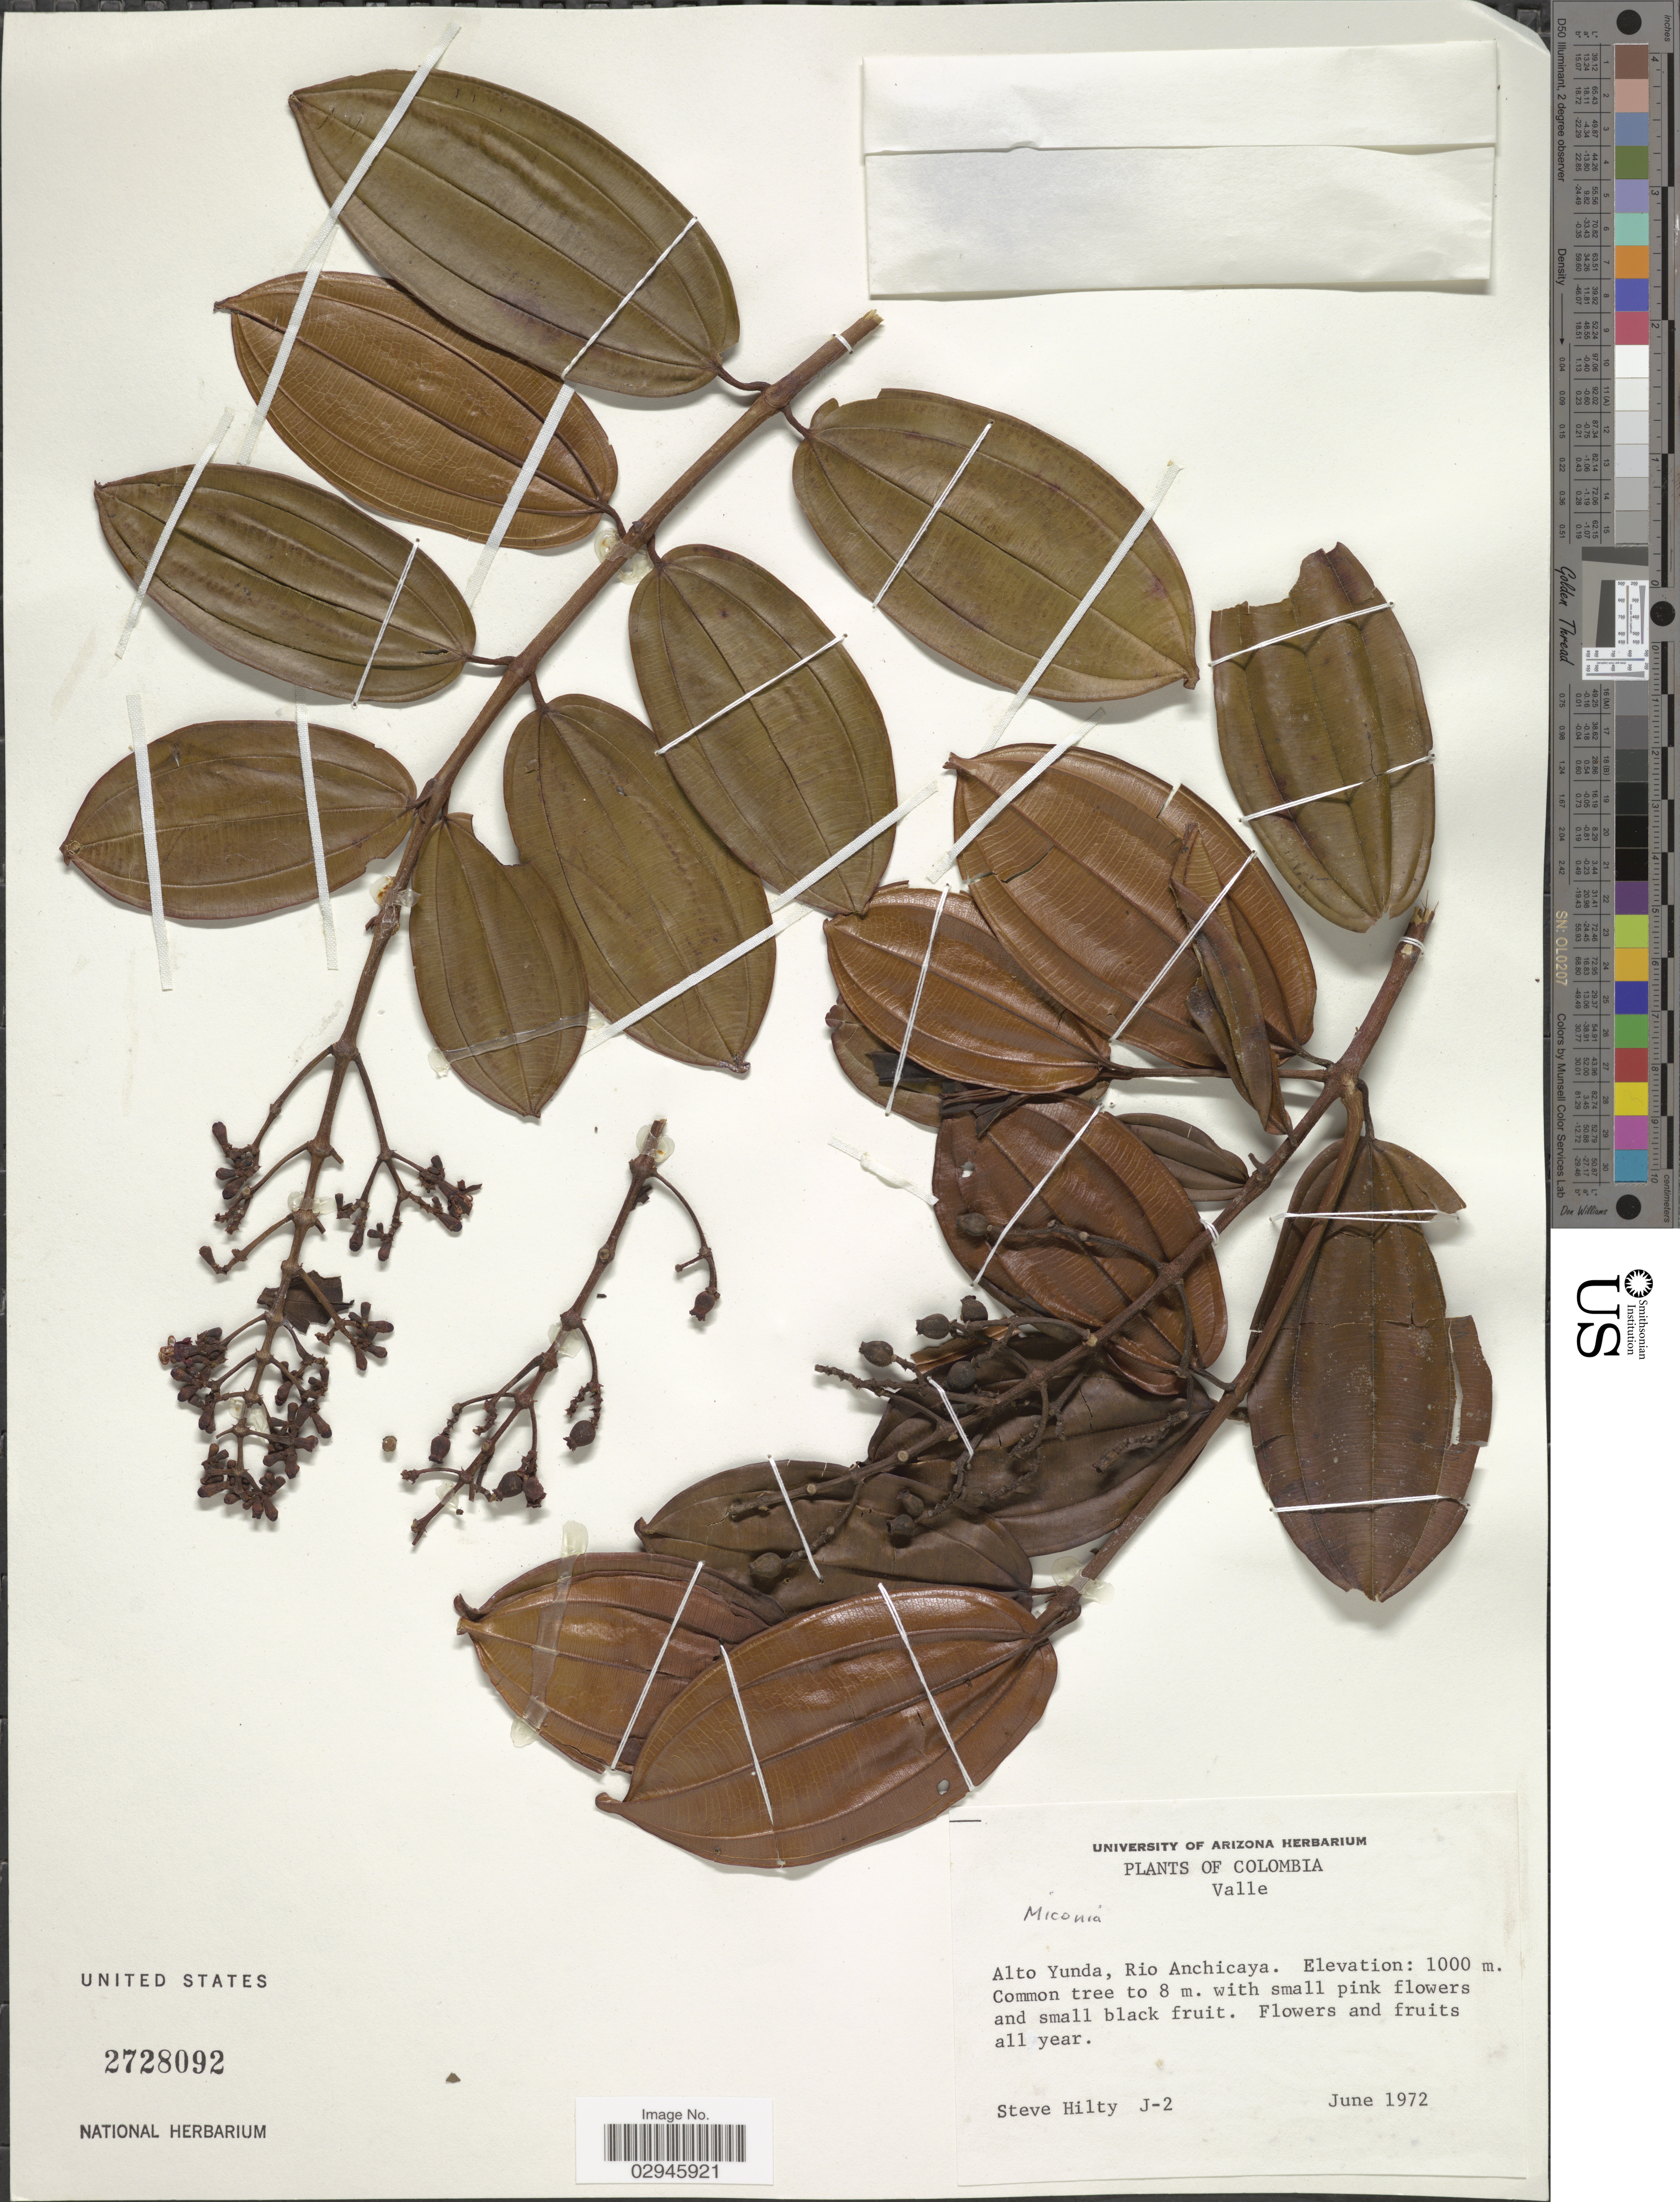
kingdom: Plantae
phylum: Tracheophyta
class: Magnoliopsida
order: Myrtales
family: Melastomataceae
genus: Miconia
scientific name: Miconia blakeaefolia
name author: Gleason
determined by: Posada- Herrera, F. M.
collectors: S. Hilty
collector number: J-2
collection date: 1972-06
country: Colombia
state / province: Valle del Cauca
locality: Valle. Alto Yunda, Rio Anchicaya.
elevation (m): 1000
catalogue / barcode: US 2728092